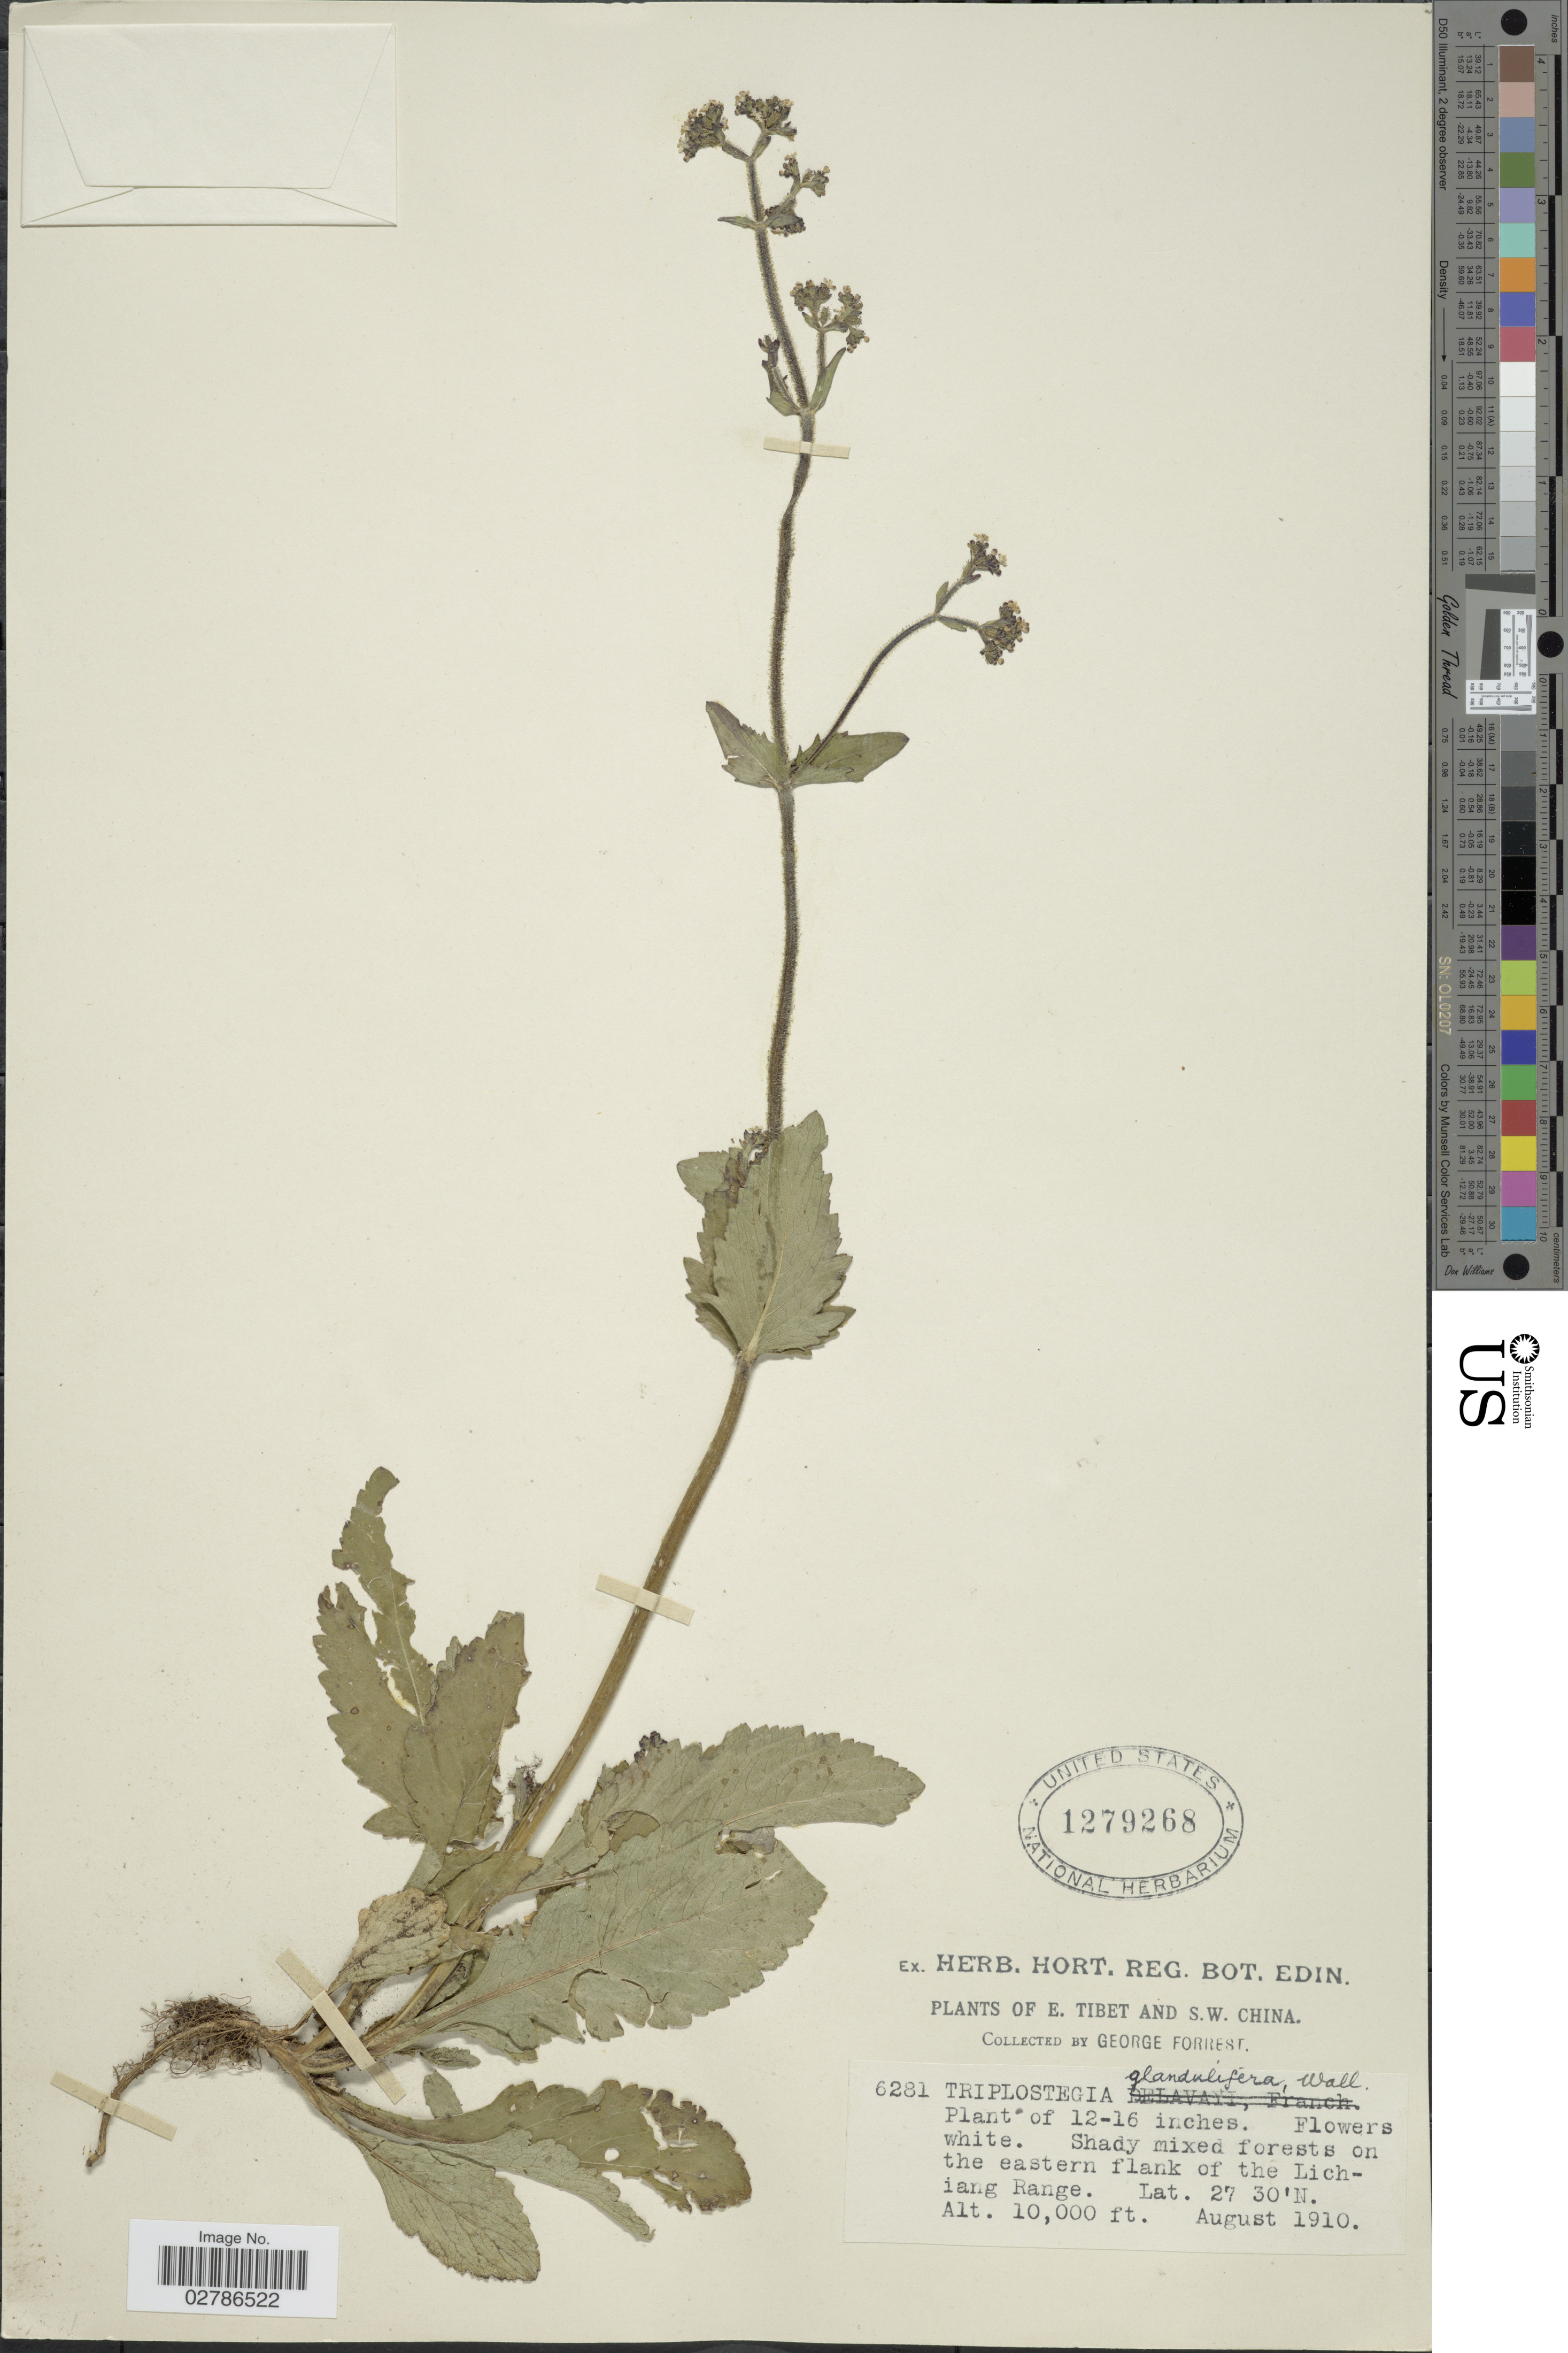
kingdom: Plantae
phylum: Tracheophyta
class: Magnoliopsida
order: Dipsacales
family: Caprifoliaceae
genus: Triplostegia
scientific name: Triplostegia glandulifera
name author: Wall. ex DC.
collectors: G. Forrest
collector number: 6281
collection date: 1910-08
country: China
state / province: Xizang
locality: E. Tibet and S.W. China, Shady mixed forests on the eastern flank of the Lichiang Range.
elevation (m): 3048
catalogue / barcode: US 1279268